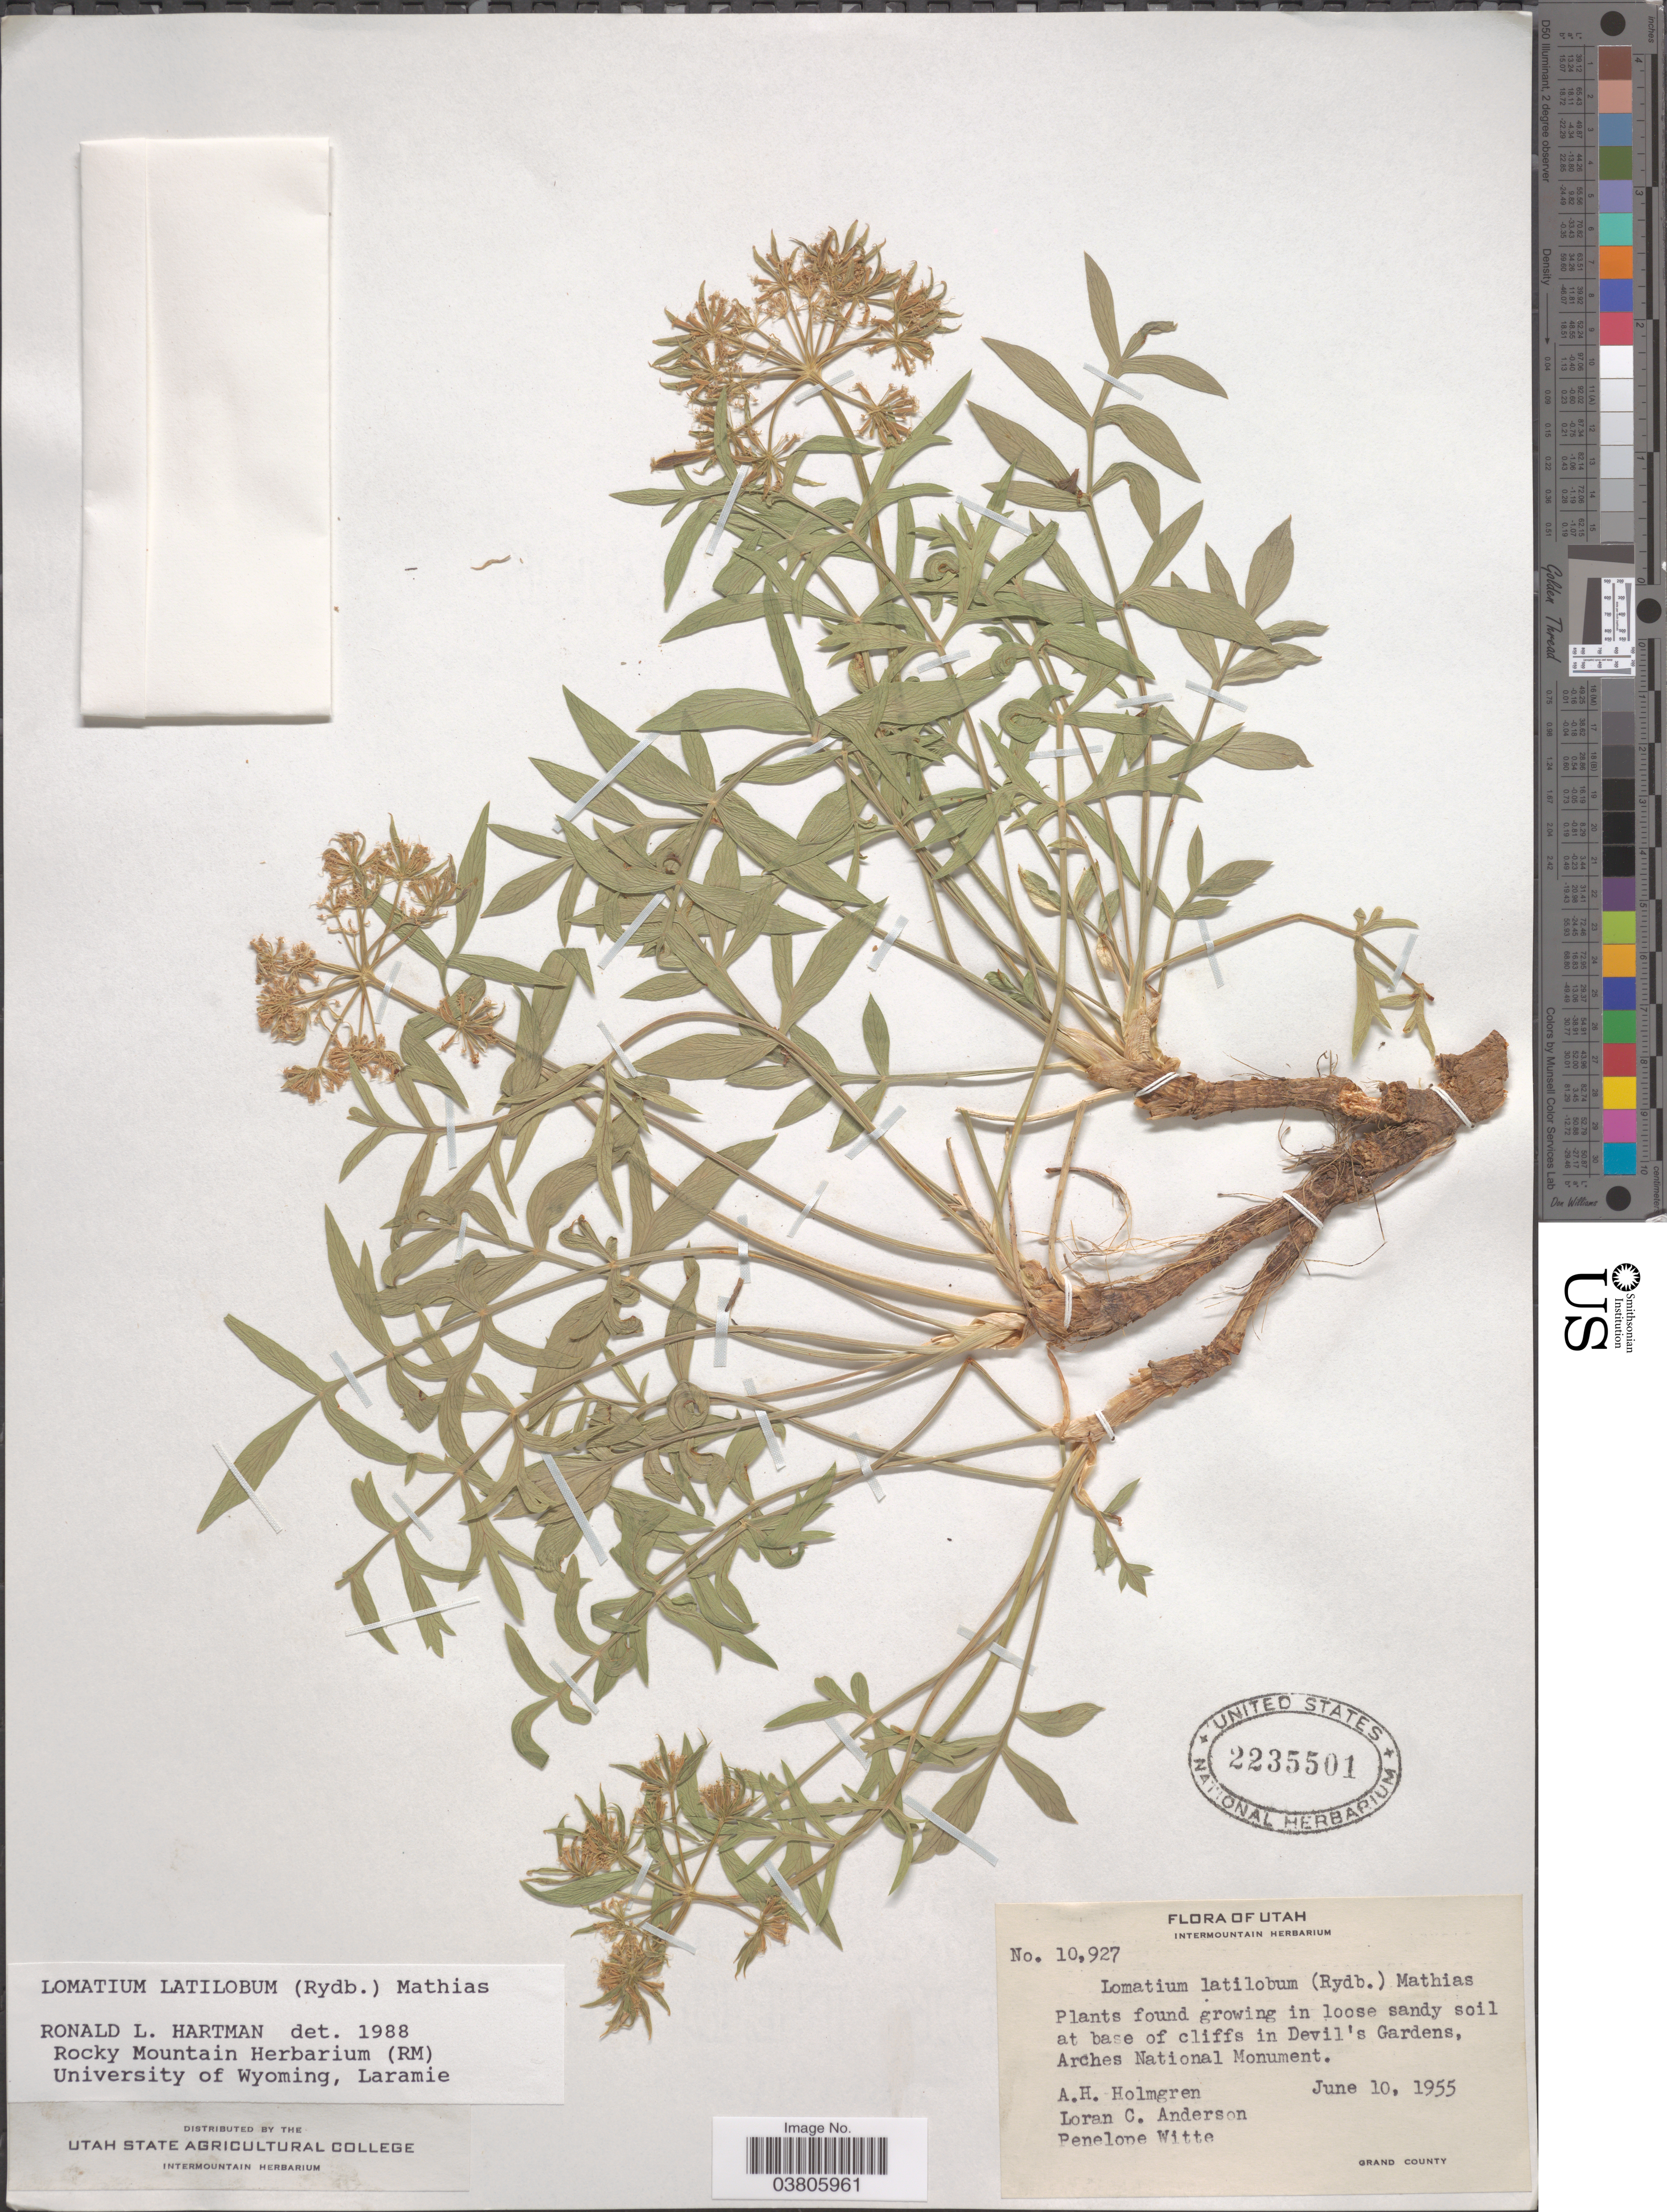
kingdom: Plantae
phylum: Tracheophyta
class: Magnoliopsida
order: Apiales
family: Apiaceae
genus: Lomatium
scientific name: Lomatium latilobum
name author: (Rydb.) Mathias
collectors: A. H. Holmgren, L. C. Anderson & P. Witte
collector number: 10927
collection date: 1955-06-10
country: United States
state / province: Utah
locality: Base of cliffs in Devil's Gardens, Arches National Monument. Grand County.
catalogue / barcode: US 2235501